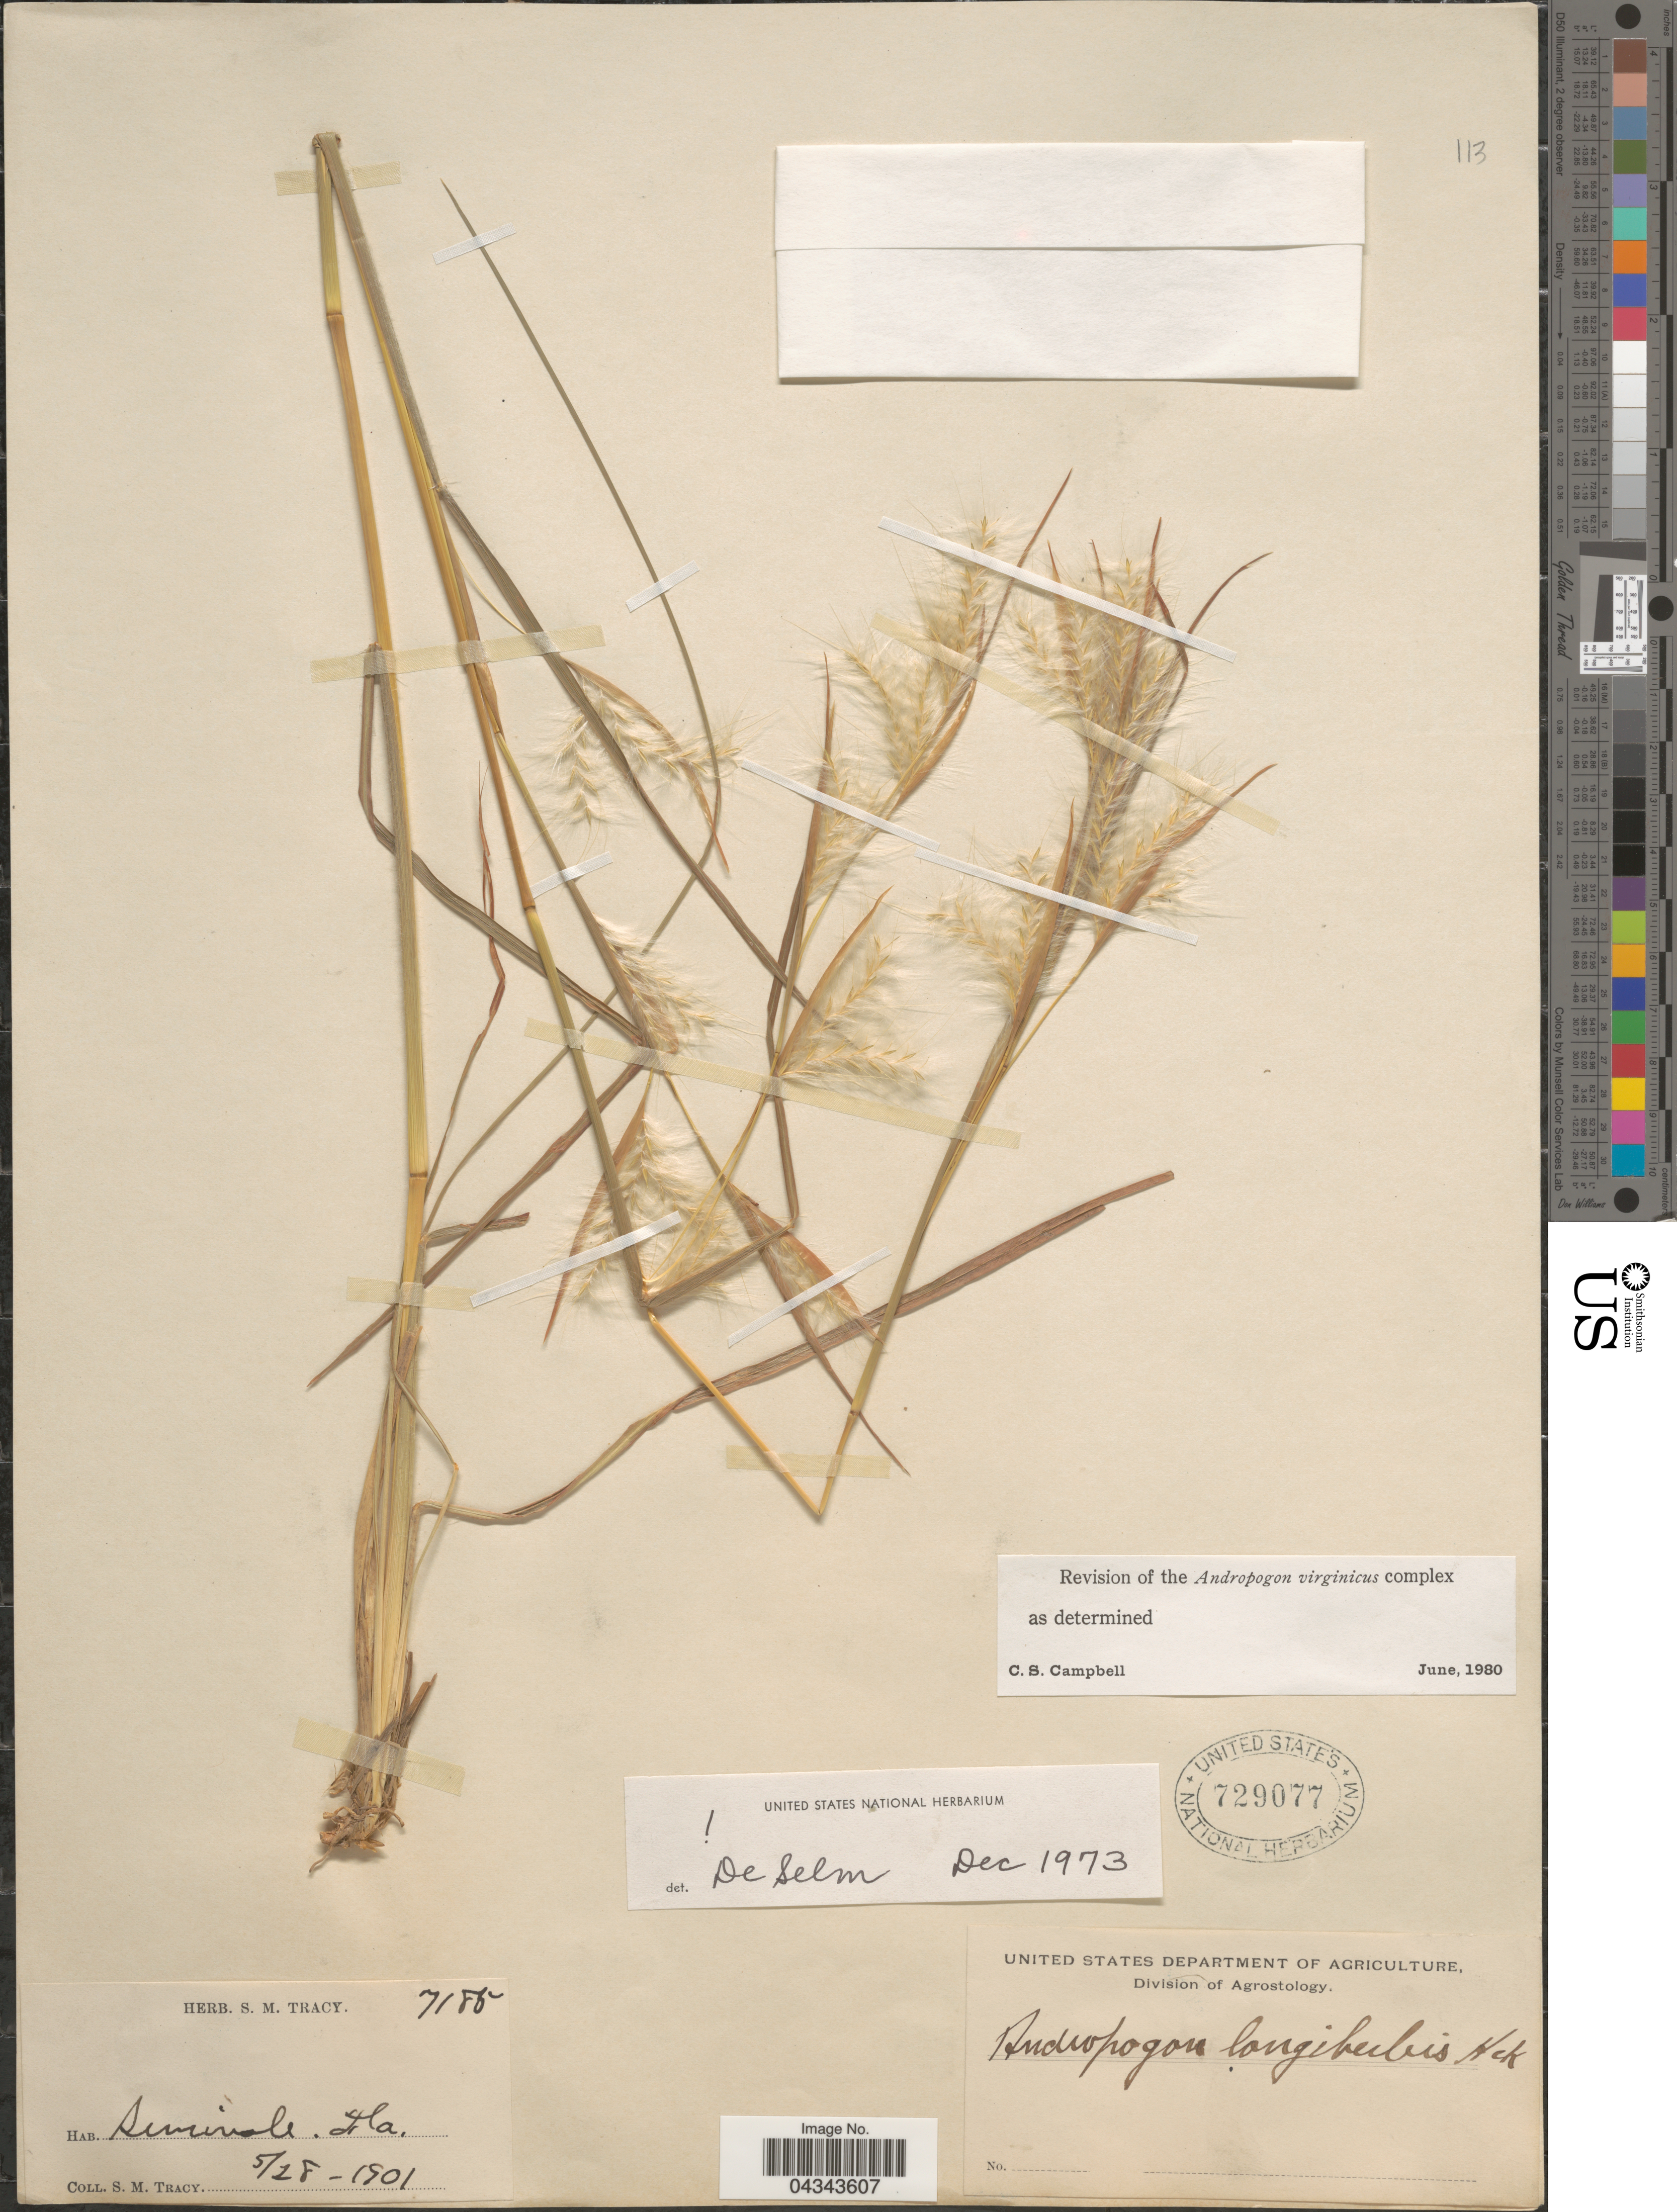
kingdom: Plantae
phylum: Tracheophyta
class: Liliopsida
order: Poales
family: Poaceae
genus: Andropogon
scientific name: Andropogon longiberbis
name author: Hack.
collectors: S. M. Tracy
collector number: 7185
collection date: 1901-05-28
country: United States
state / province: Florida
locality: Seminole.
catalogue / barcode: US 729077